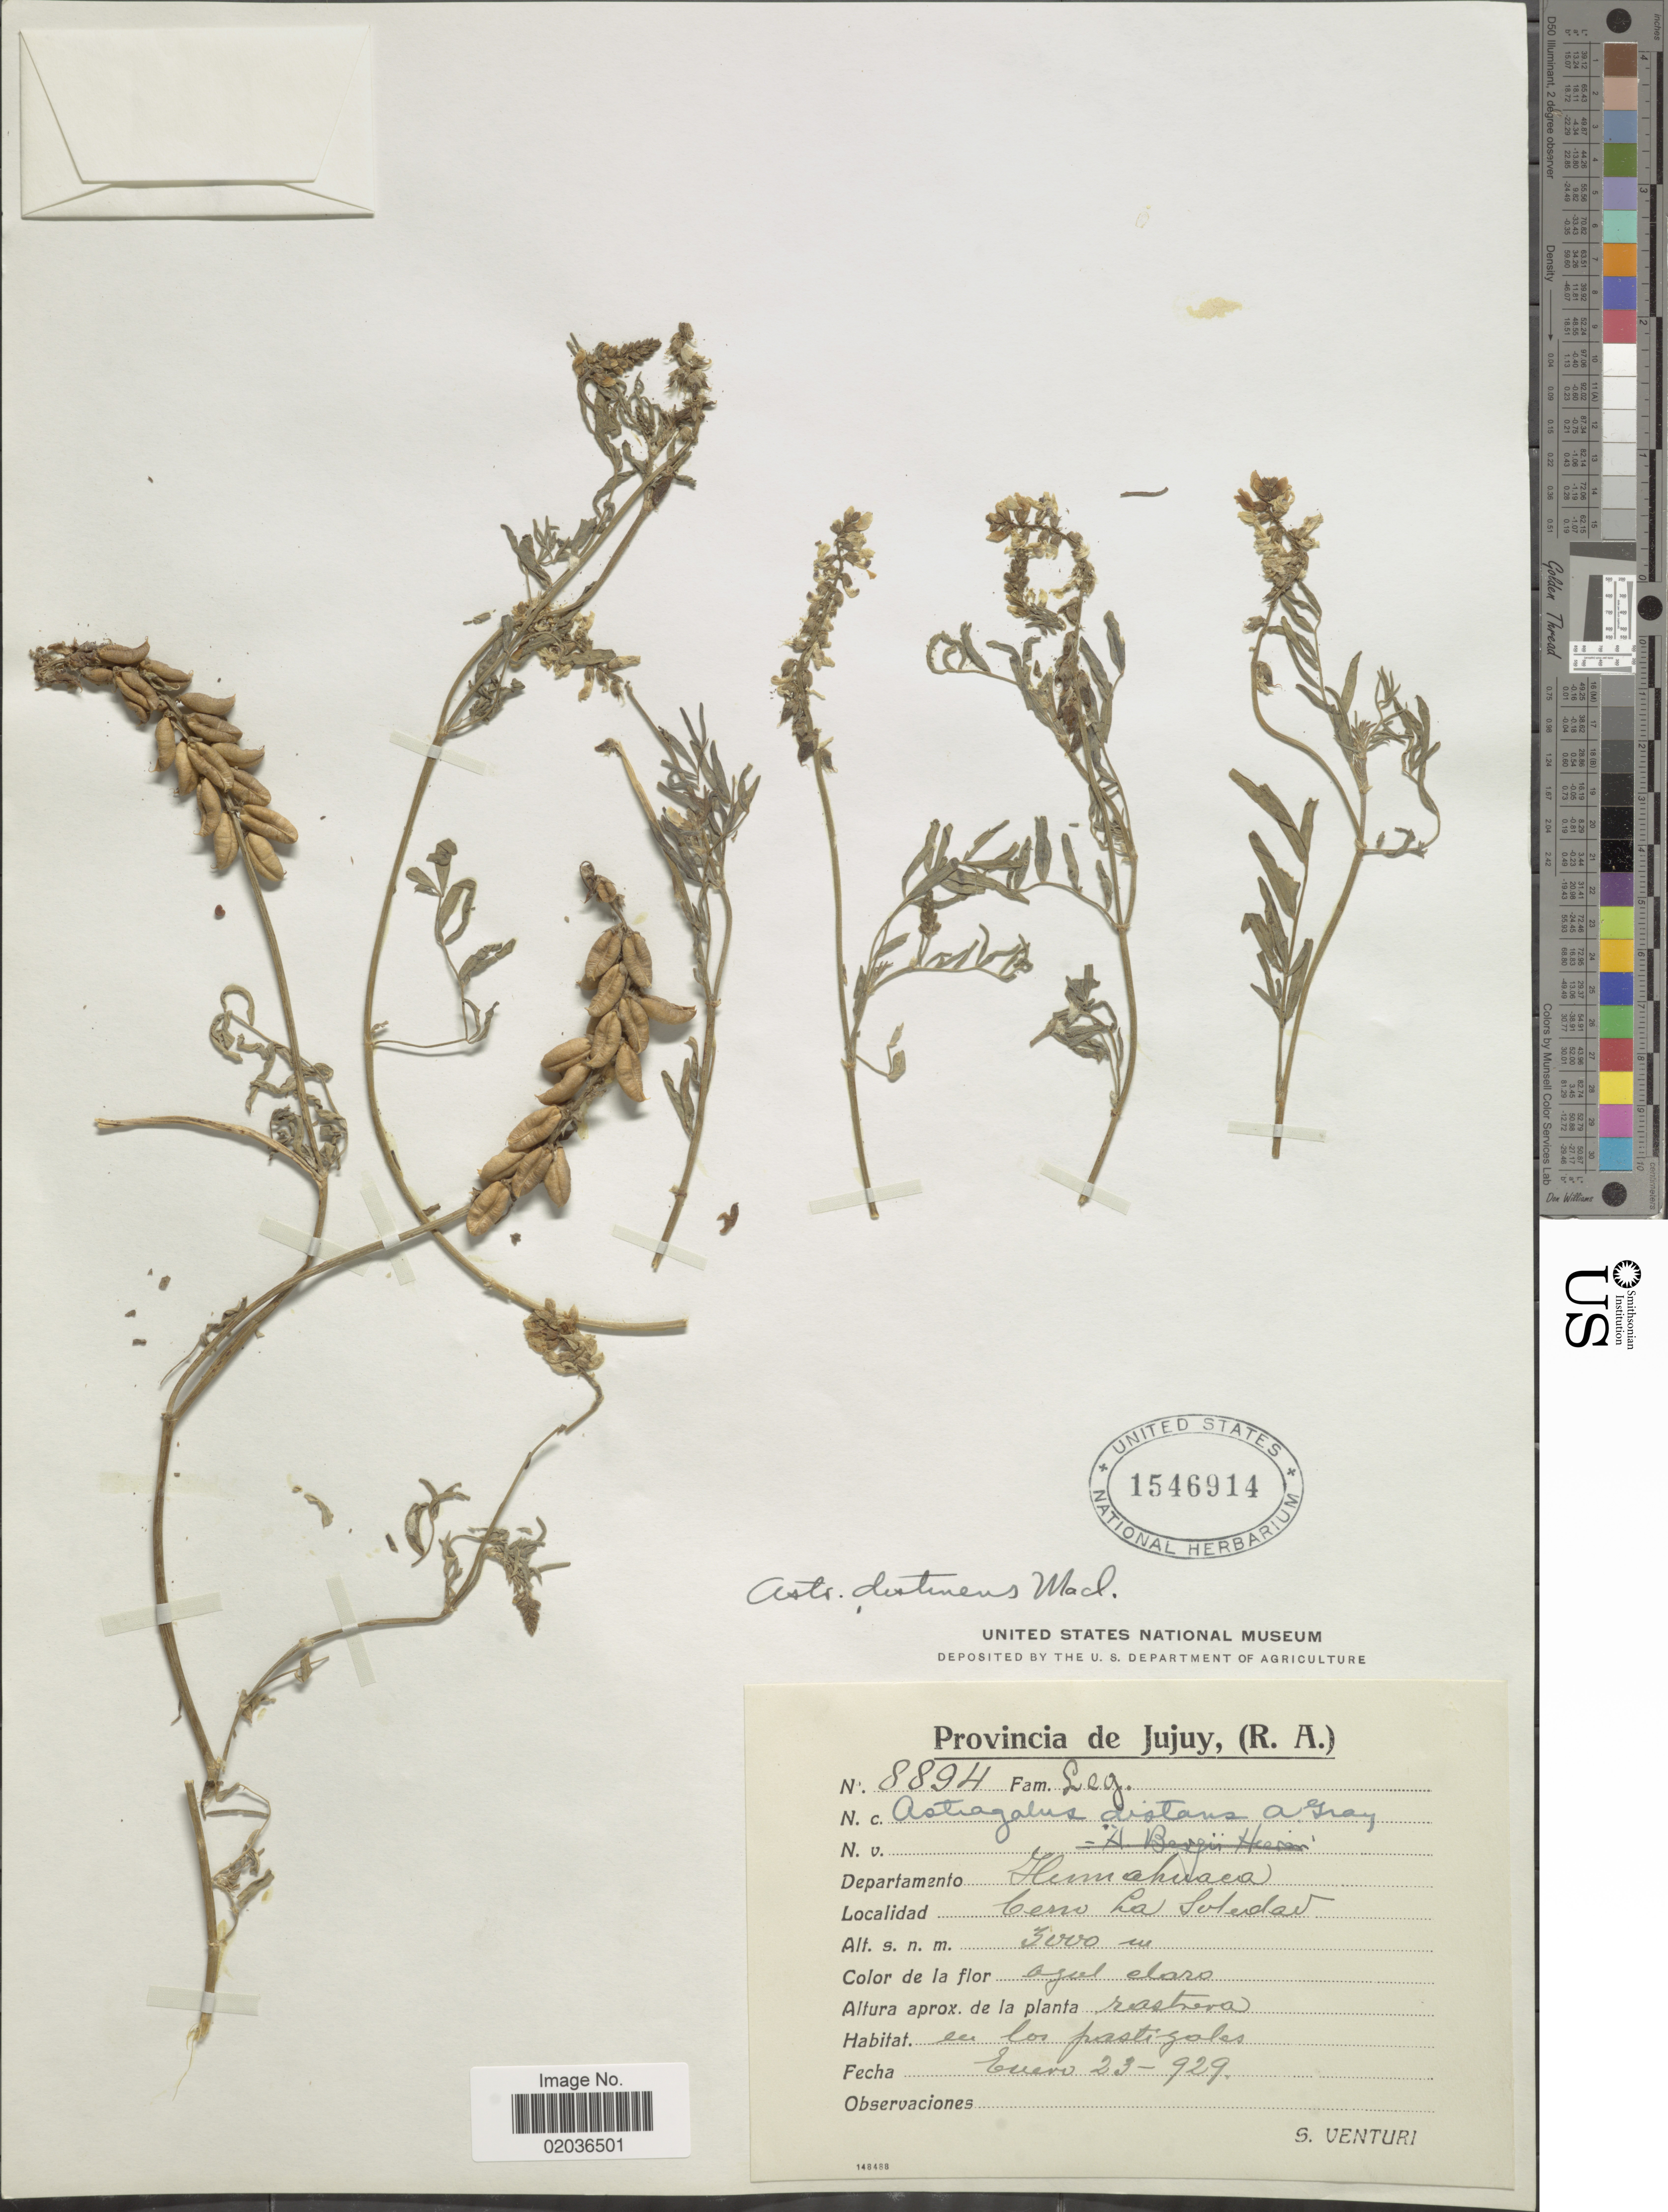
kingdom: Plantae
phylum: Tracheophyta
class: Magnoliopsida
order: Fabales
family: Fabaceae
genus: Astragalus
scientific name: Astragalus distinens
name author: Macloskie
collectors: S. Venturi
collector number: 8894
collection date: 1929-01-23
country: Argentina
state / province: Jujuy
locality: Provincia de Jujuy, (R.A.). Departamento Humachuaca. Cerro La Soledad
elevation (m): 3000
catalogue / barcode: US 1546914